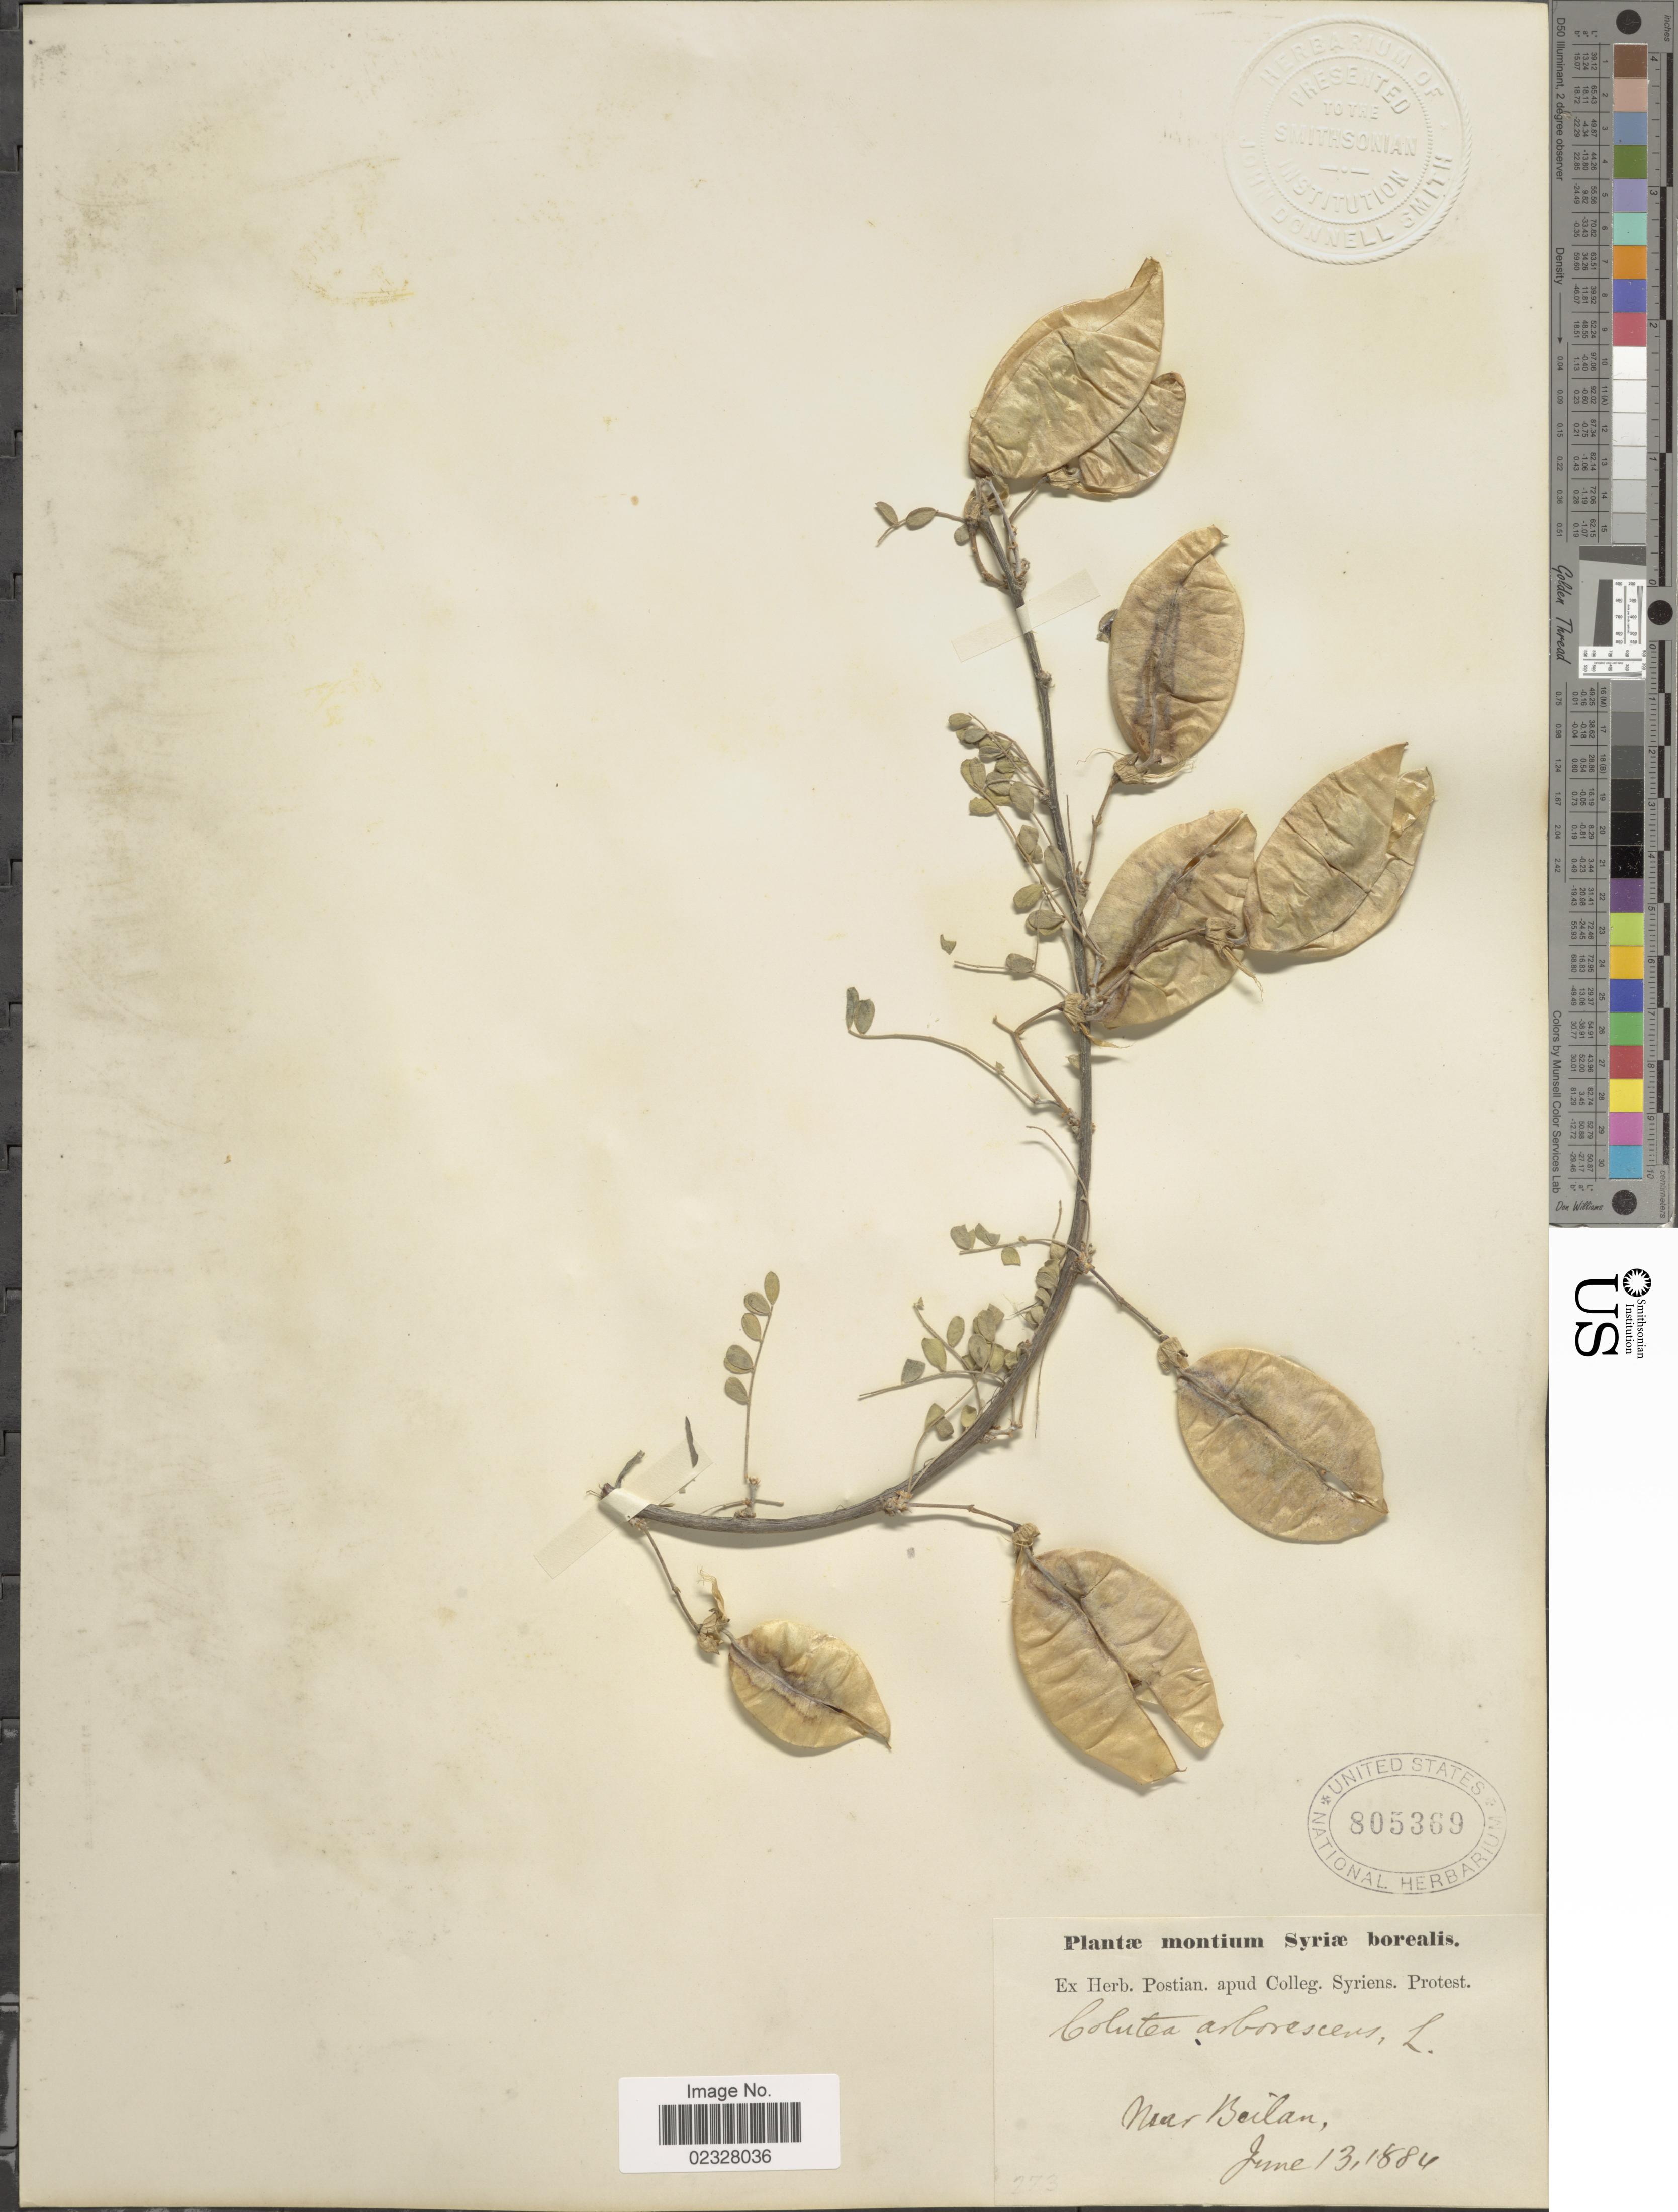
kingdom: Plantae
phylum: Tracheophyta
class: Magnoliopsida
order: Fabales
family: Fabaceae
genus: Colutea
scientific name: Colutea arborescens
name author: L.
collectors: ex herb. Postian. apud Colleg. Syriens. Protest. USE "Fannie P. A. Shepard" (10308853) AS PRIMARY COLLECTOR INSTEAD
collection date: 1884-06-13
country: Syria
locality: Near Bailan [interpreted]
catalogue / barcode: US 805369